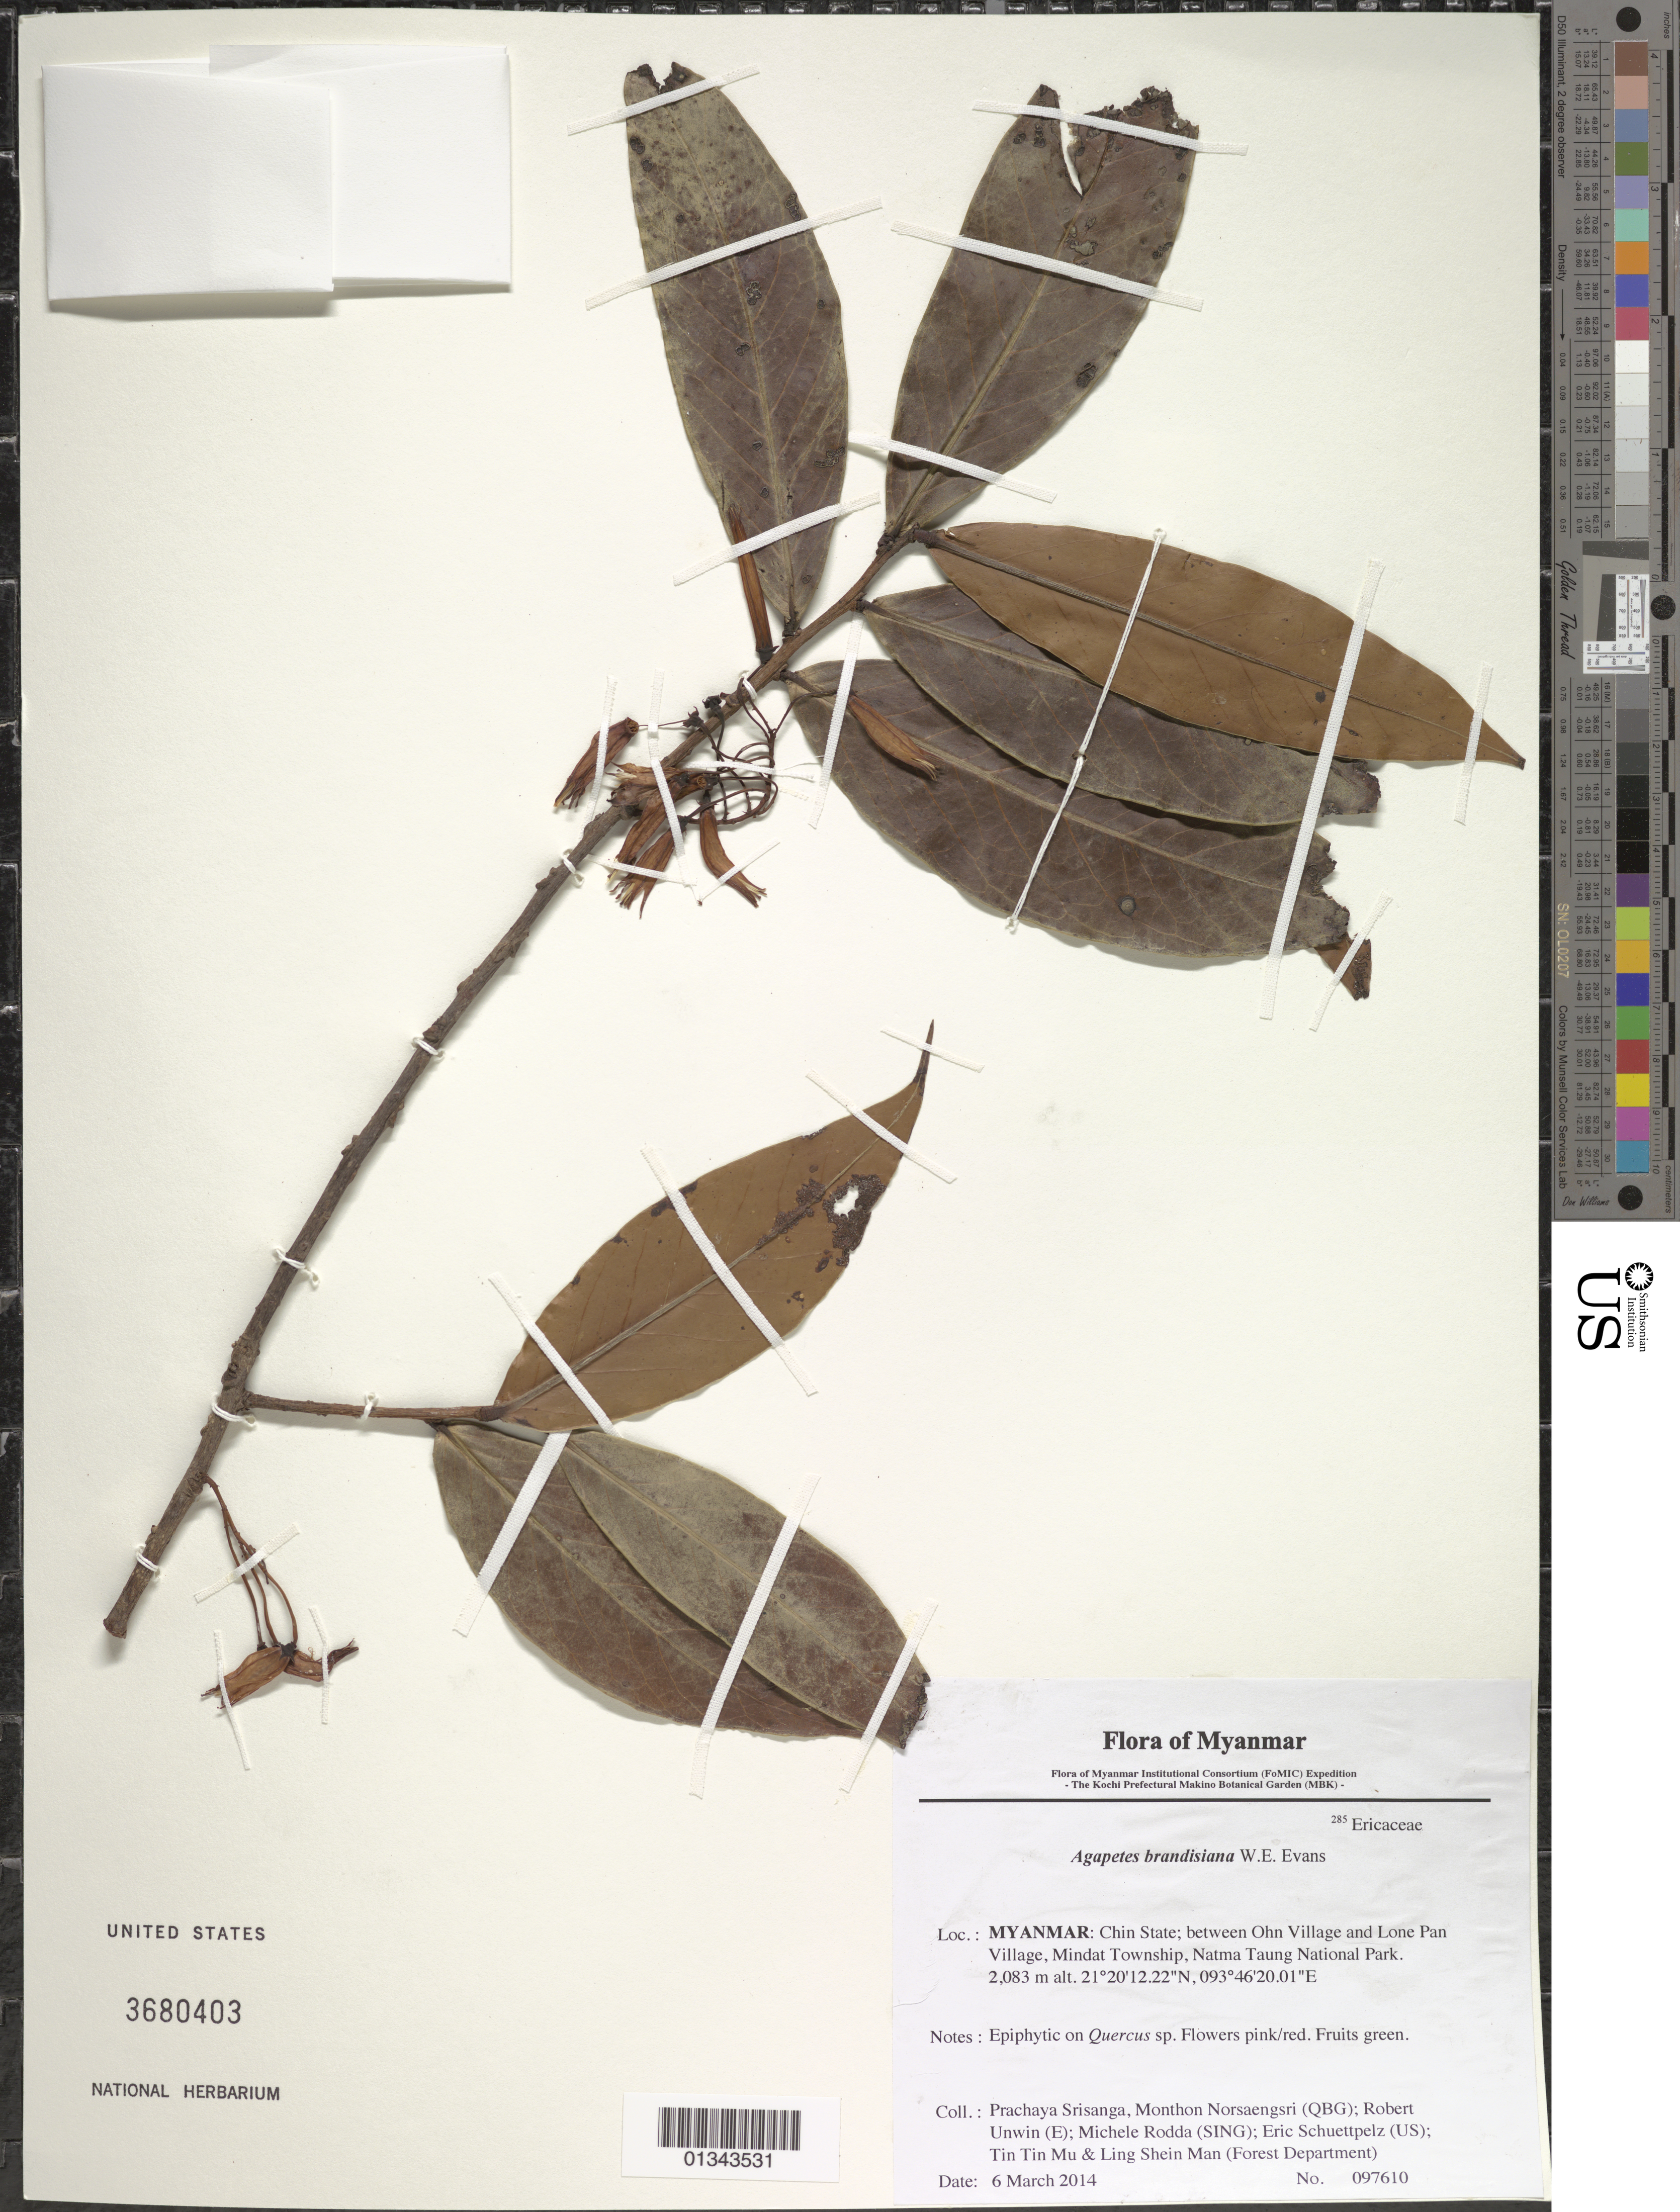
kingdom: Plantae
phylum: Tracheophyta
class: Magnoliopsida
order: Ericales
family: Ericaceae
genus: Agapetes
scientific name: Agapetes brandisiana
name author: W.E. Evans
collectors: P. Srisanga, M. Norsaengsri, R. Unwin, M. Rodda, E. Schuettpelz, Tin Tin Mu & Ling Shein Man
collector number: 97610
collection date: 2014-03-06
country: Myanmar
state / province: Chin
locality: Between Ohn Village and Lone Pan Village, Mindat Township, Natma Taung National Park.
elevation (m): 2083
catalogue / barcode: US 3680403